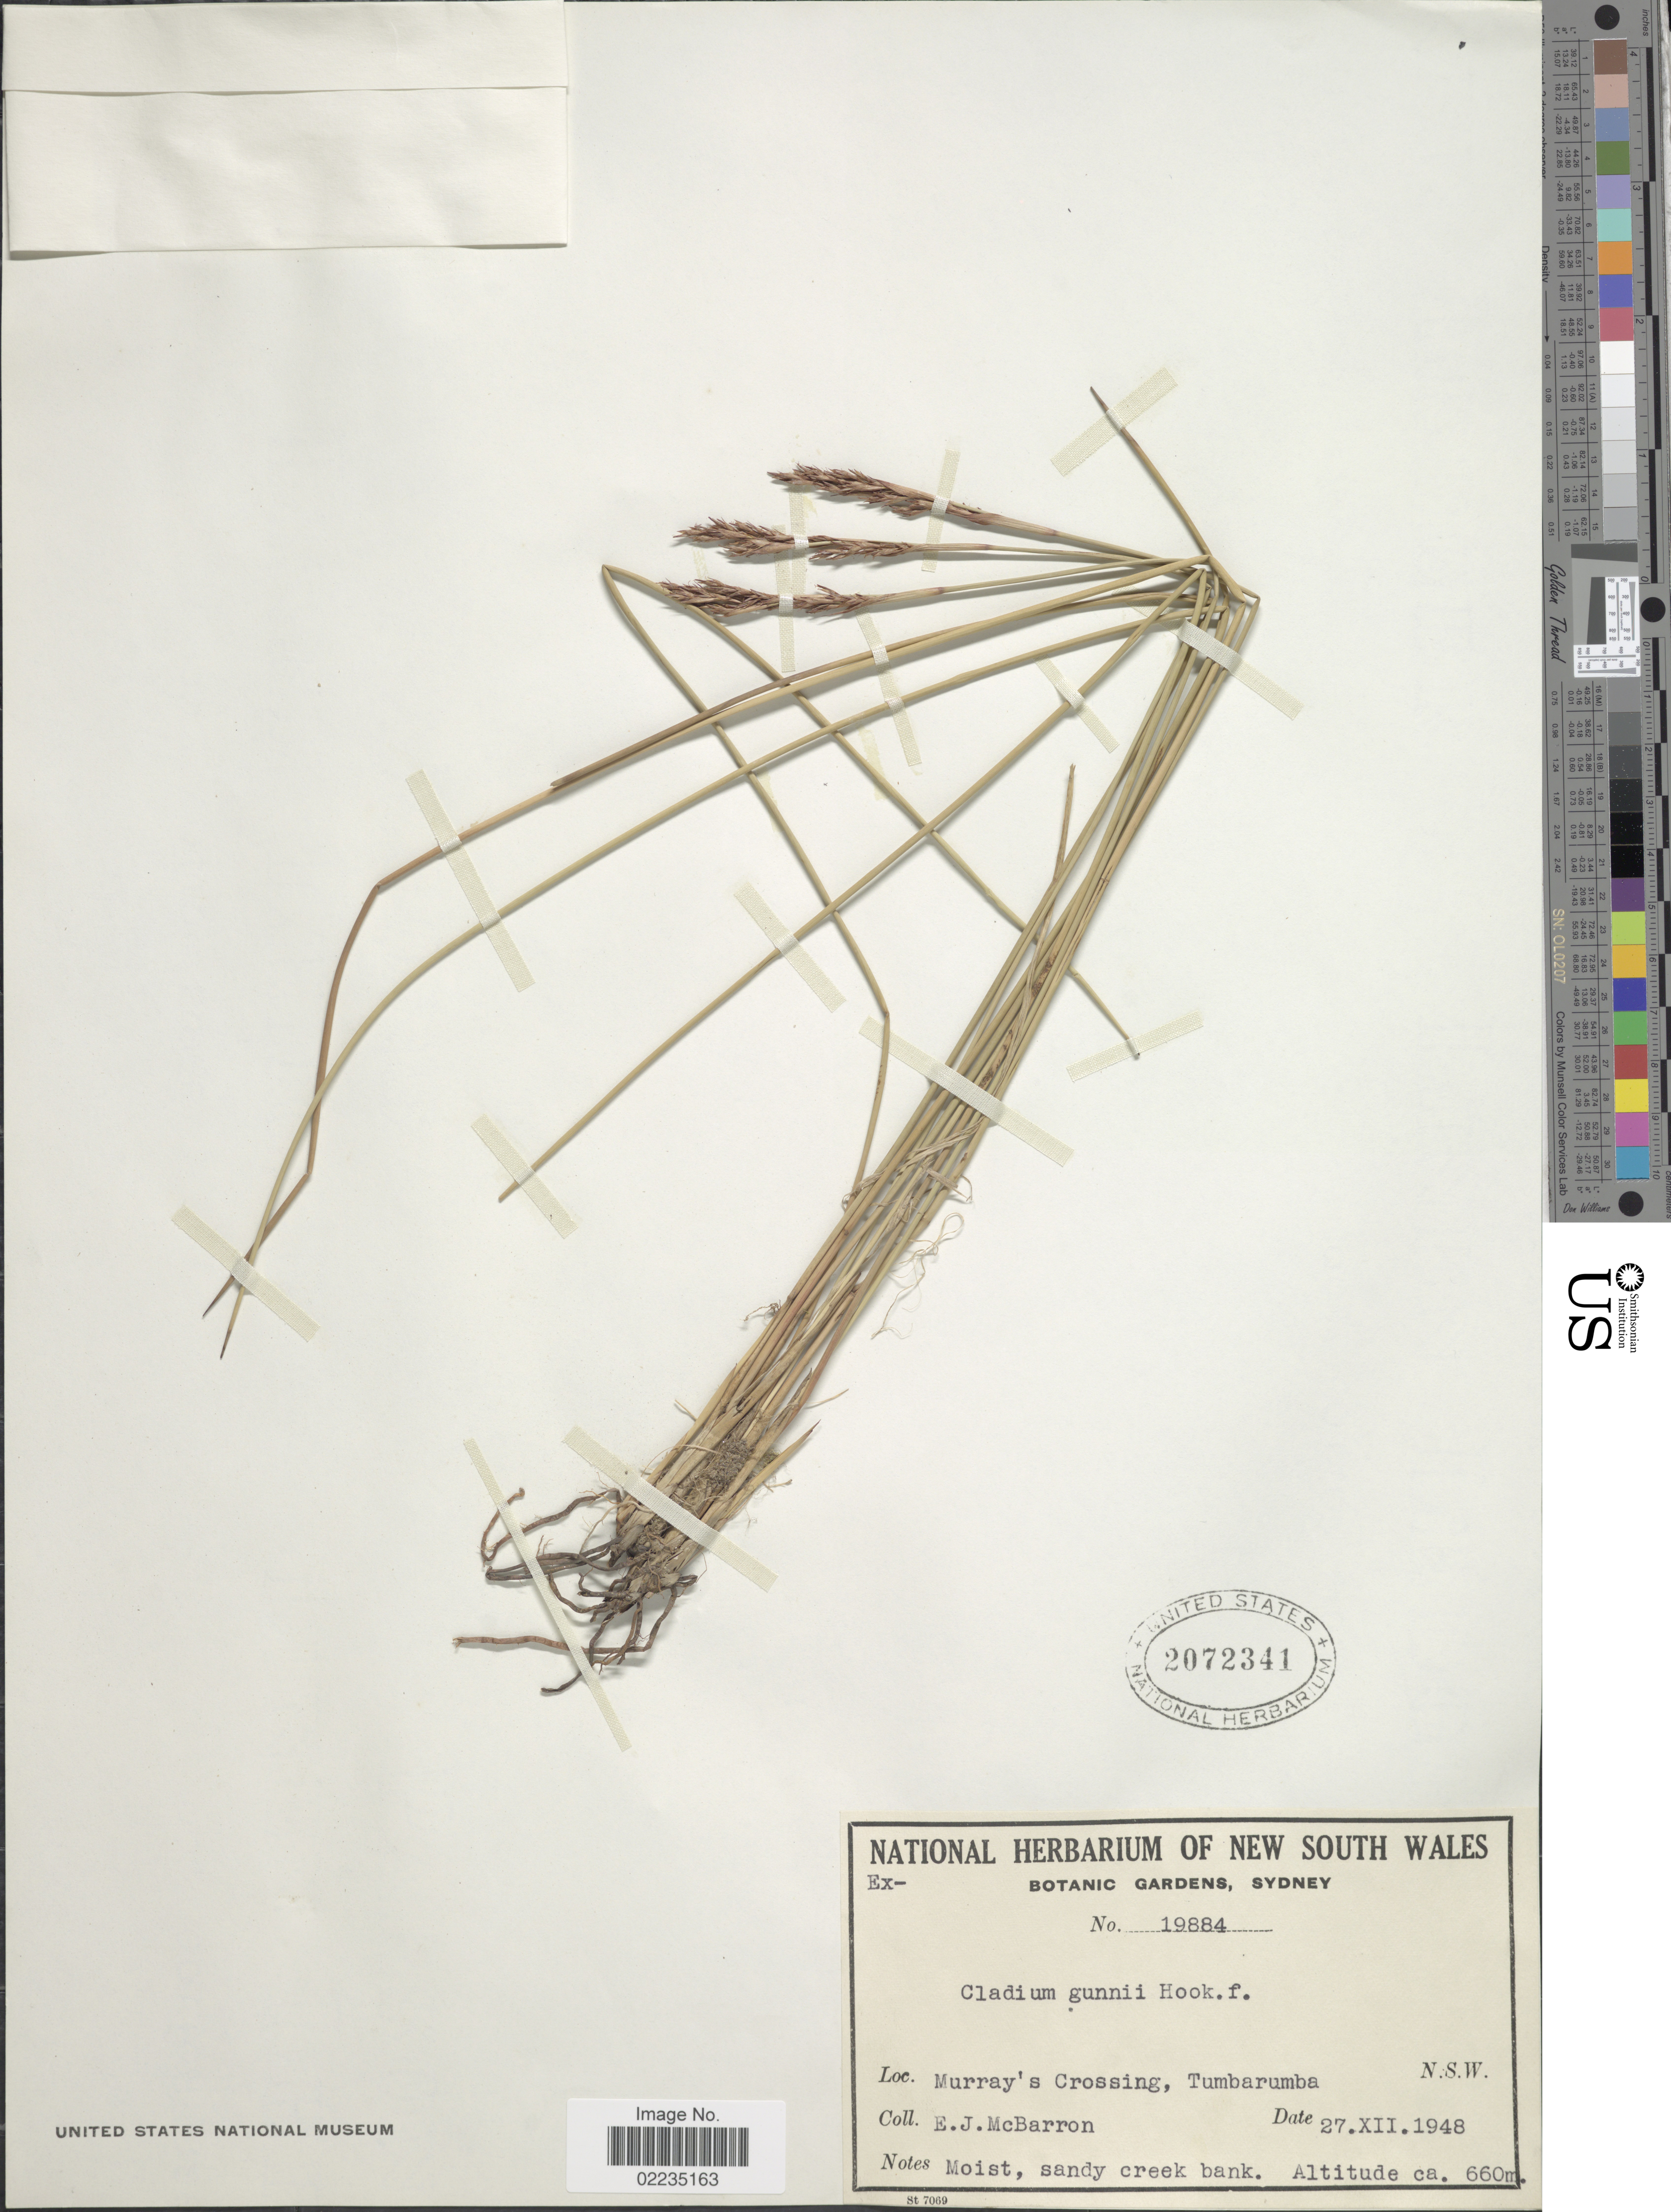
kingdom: Plantae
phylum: Tracheophyta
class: Liliopsida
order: Poales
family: Cyperaceae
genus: Machaerina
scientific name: Machaerina gunnii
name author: (Hook. f.) J. Kern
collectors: E. McBarron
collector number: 19884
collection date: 1948-12-27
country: Australia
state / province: New South Wales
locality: Murray's Crossing, Tumbarumba, N.S.W.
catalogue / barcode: US 2072341